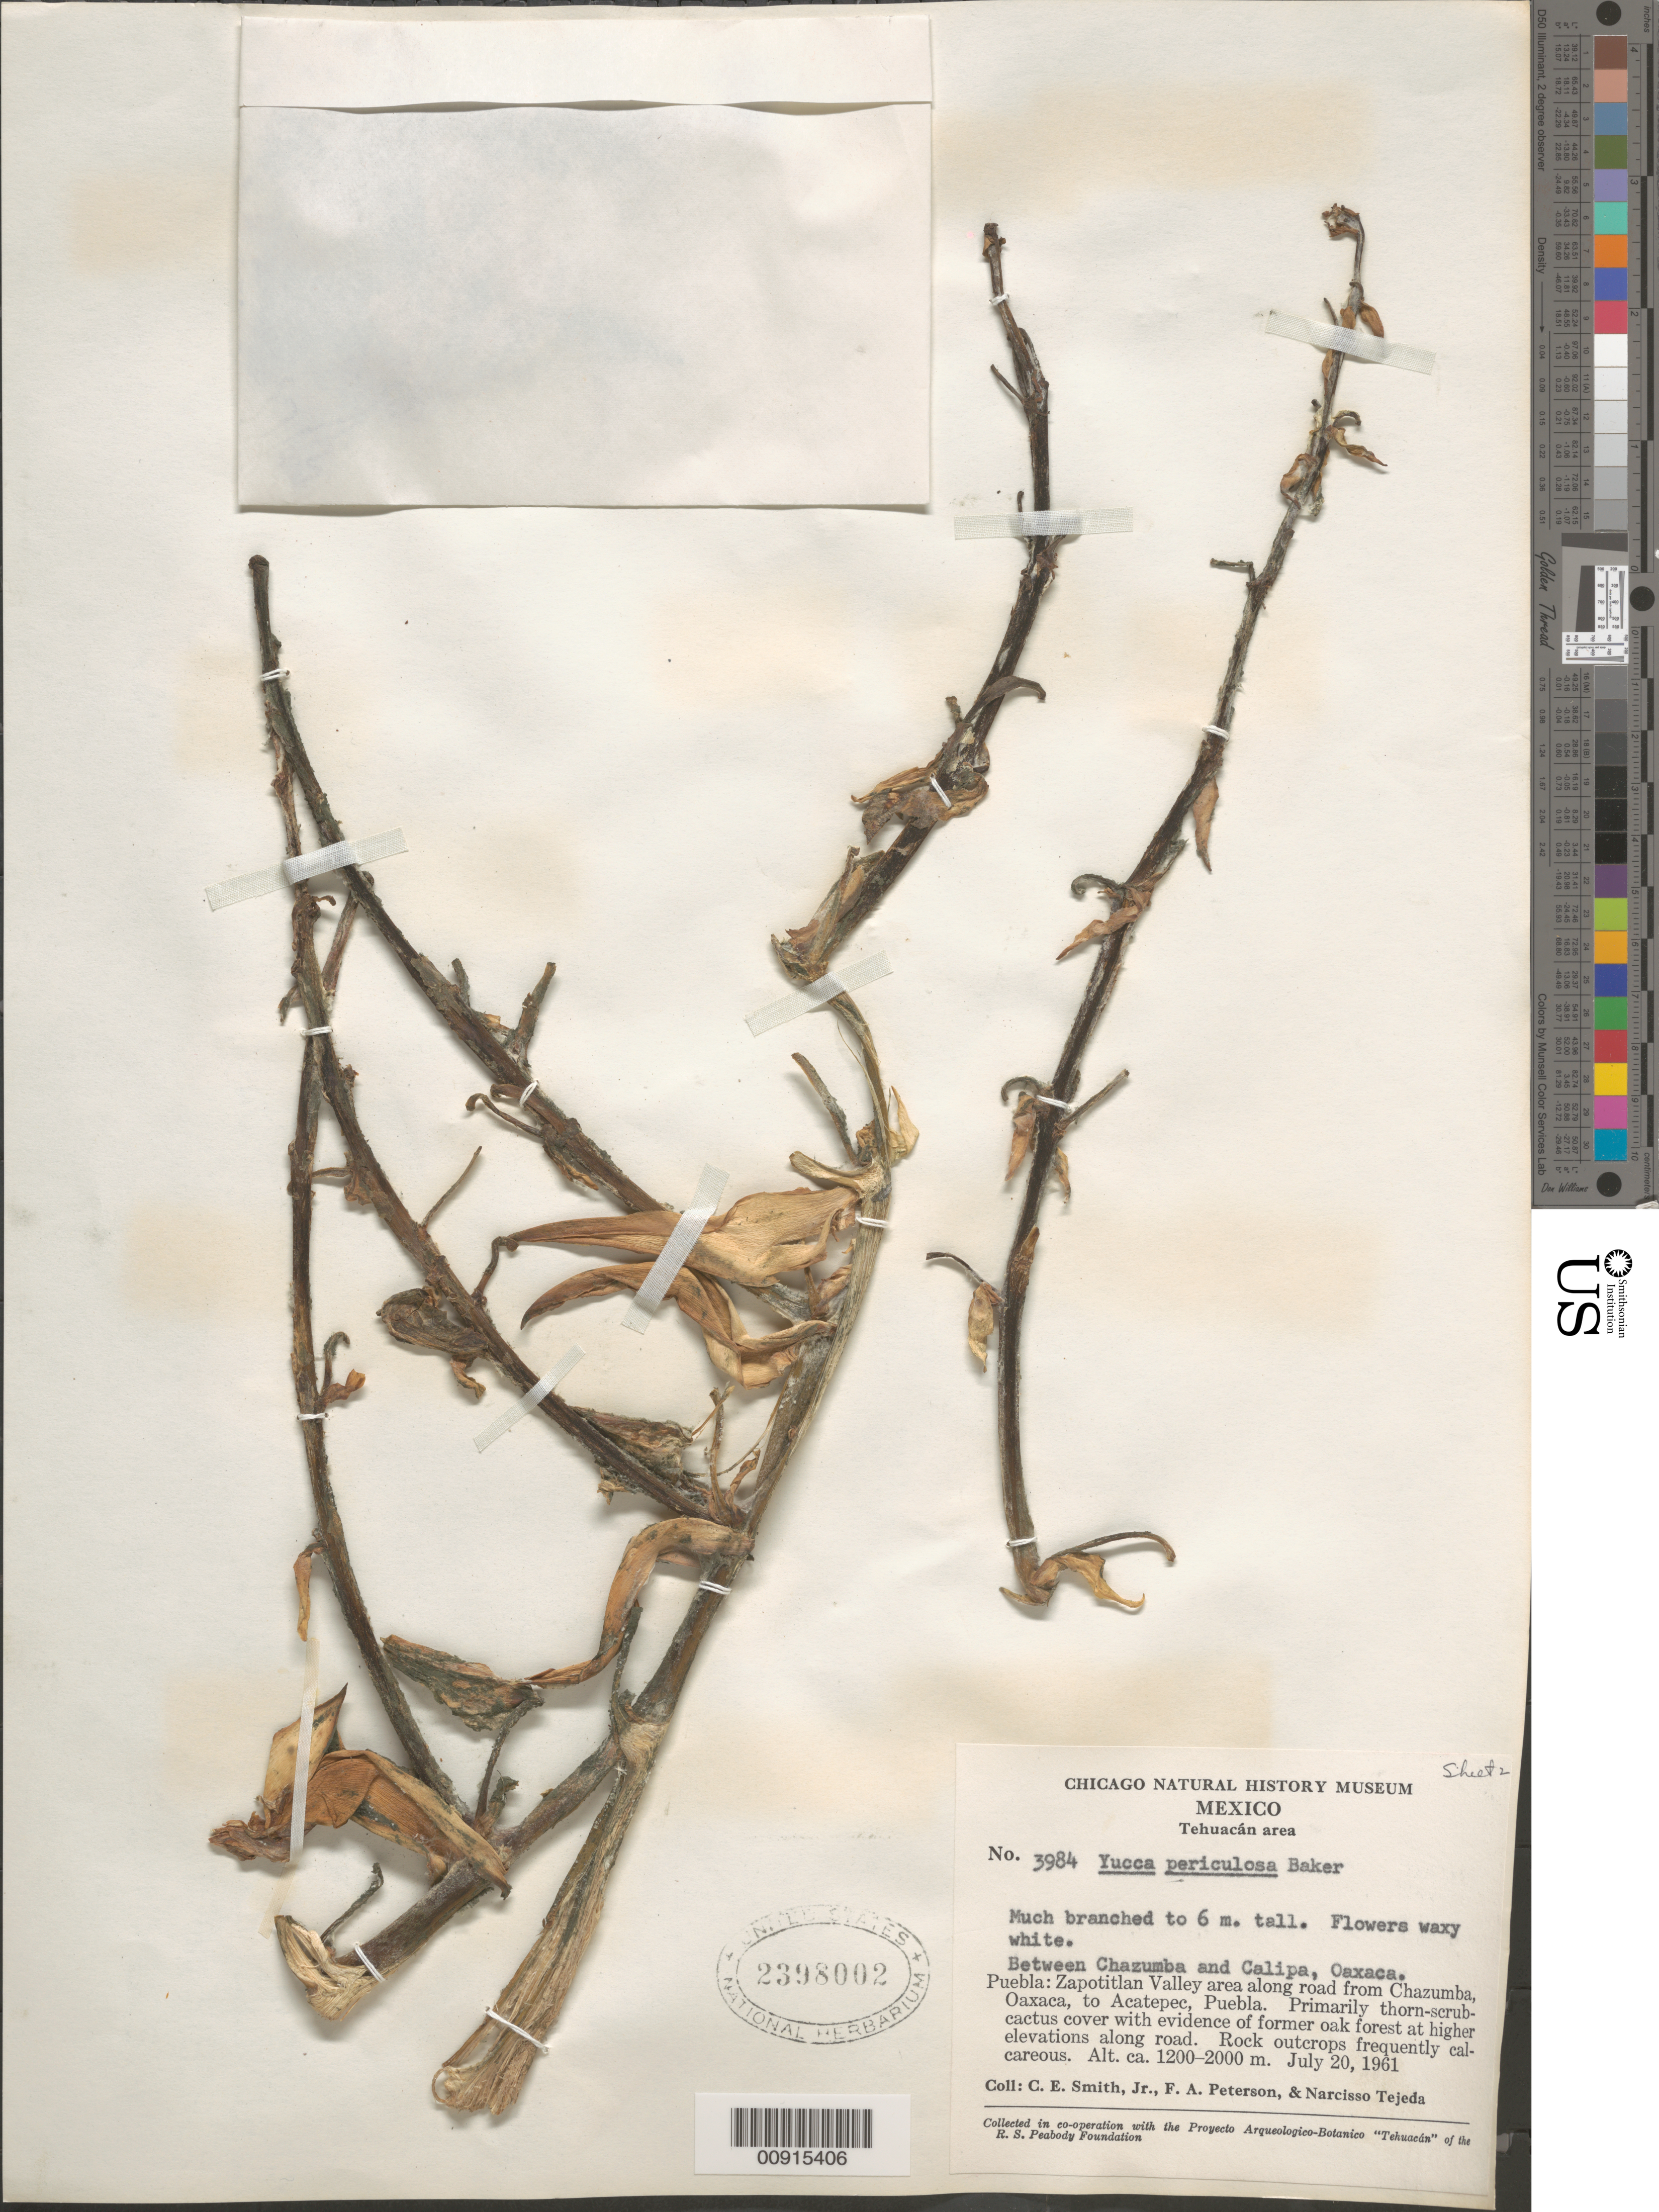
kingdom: Plantae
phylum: Tracheophyta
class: Liliopsida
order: Asparagales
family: Asparagaceae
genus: Yucca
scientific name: Yucca periculosa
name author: Baker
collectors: C. E. Smith Jr., F. A. Peterson & N. Tejeda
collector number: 3984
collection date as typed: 20 Jul 1961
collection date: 1961-07-20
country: Mexico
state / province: Oaxaca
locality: Between Chazumba and Calipa, Oaxaca. Zapotitlan Valley area along road from Chazumba, Oaxaca to Acatepec, Puebla.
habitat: Primarily thorn-scrub-cactus cover w/evidence of former oak forest at higher elevations along road. Rock outcrops ..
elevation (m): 2000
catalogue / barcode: US 2398002